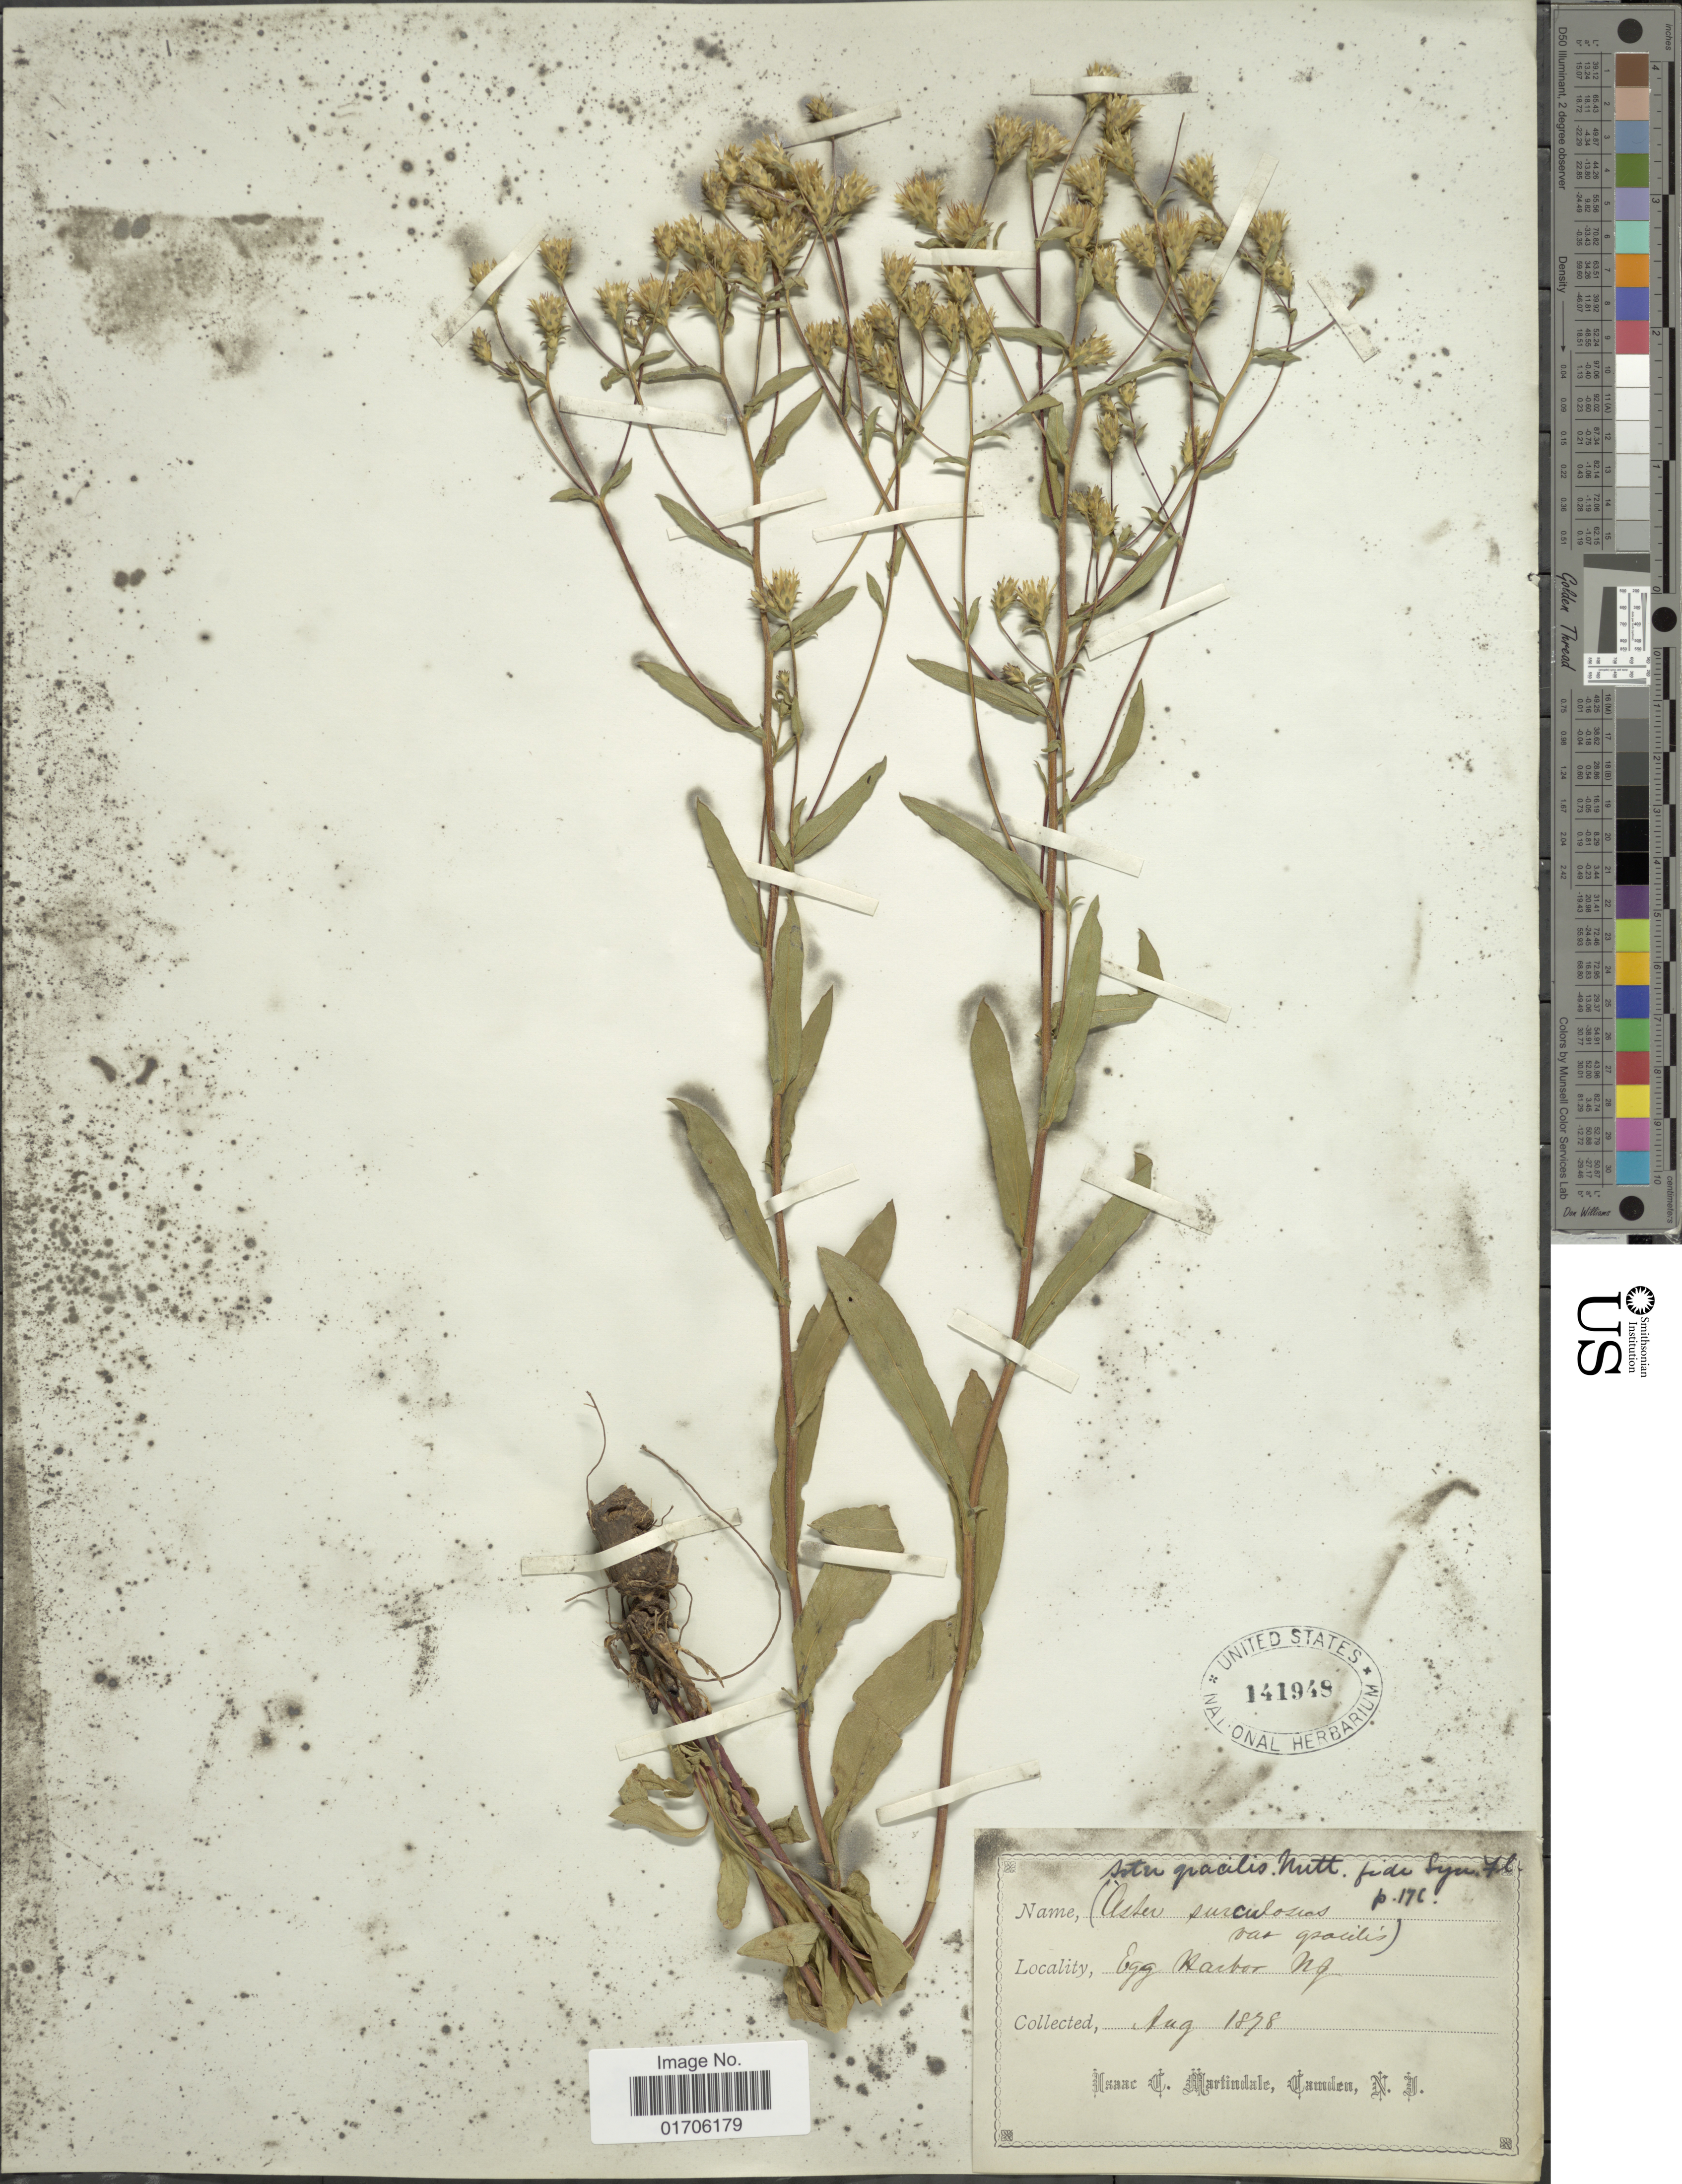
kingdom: Plantae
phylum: Tracheophyta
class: Magnoliopsida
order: Asterales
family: Asteraceae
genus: Eurybia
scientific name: Eurybia compacta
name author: G.L. Nesom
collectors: I. C. Martindale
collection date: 1878-08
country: United States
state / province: New Jersey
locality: Egg Harbor NJ.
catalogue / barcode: US 141948